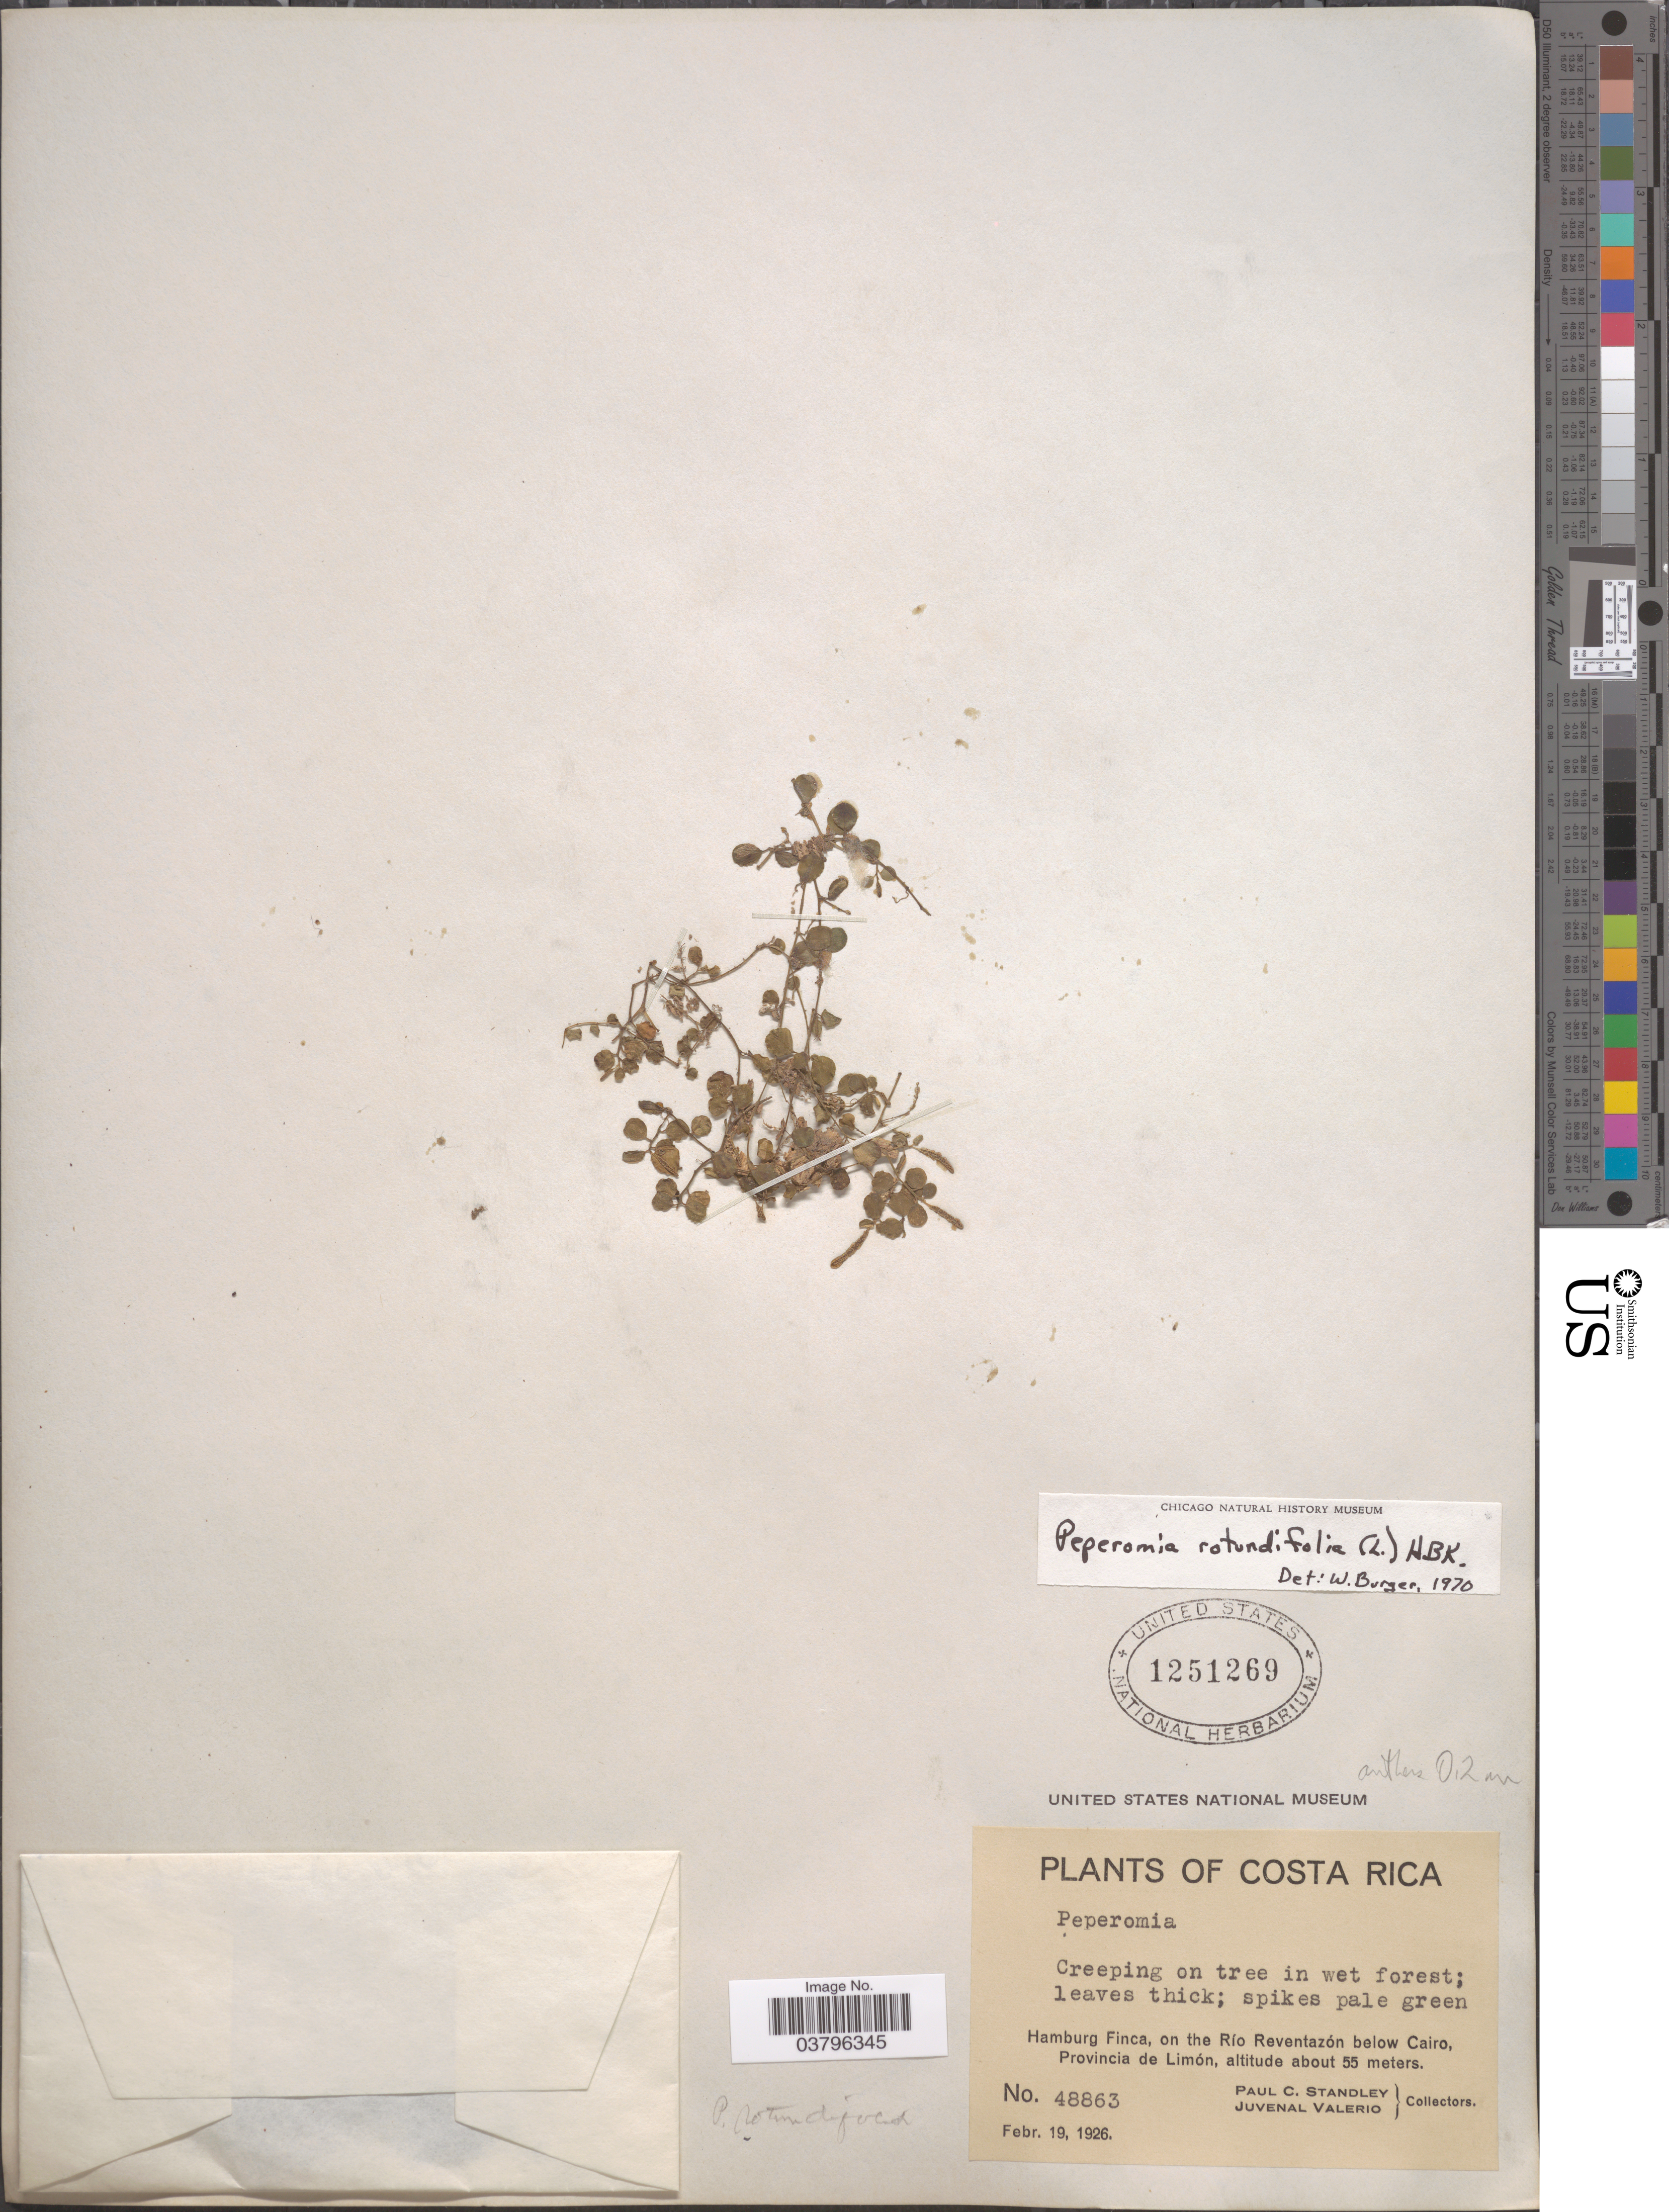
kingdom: Plantae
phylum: Tracheophyta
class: Magnoliopsida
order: Piperales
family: Piperaceae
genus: Peperomia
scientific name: Peperomia rotundifolia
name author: (L.) Kunth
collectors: P. C. Standley & J. Valerio R.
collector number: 48863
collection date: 1926-02-19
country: Costa Rica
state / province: Limón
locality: Hamburg Finca, on the Río Reventazón below Cairo.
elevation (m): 55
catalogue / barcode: US 1251269